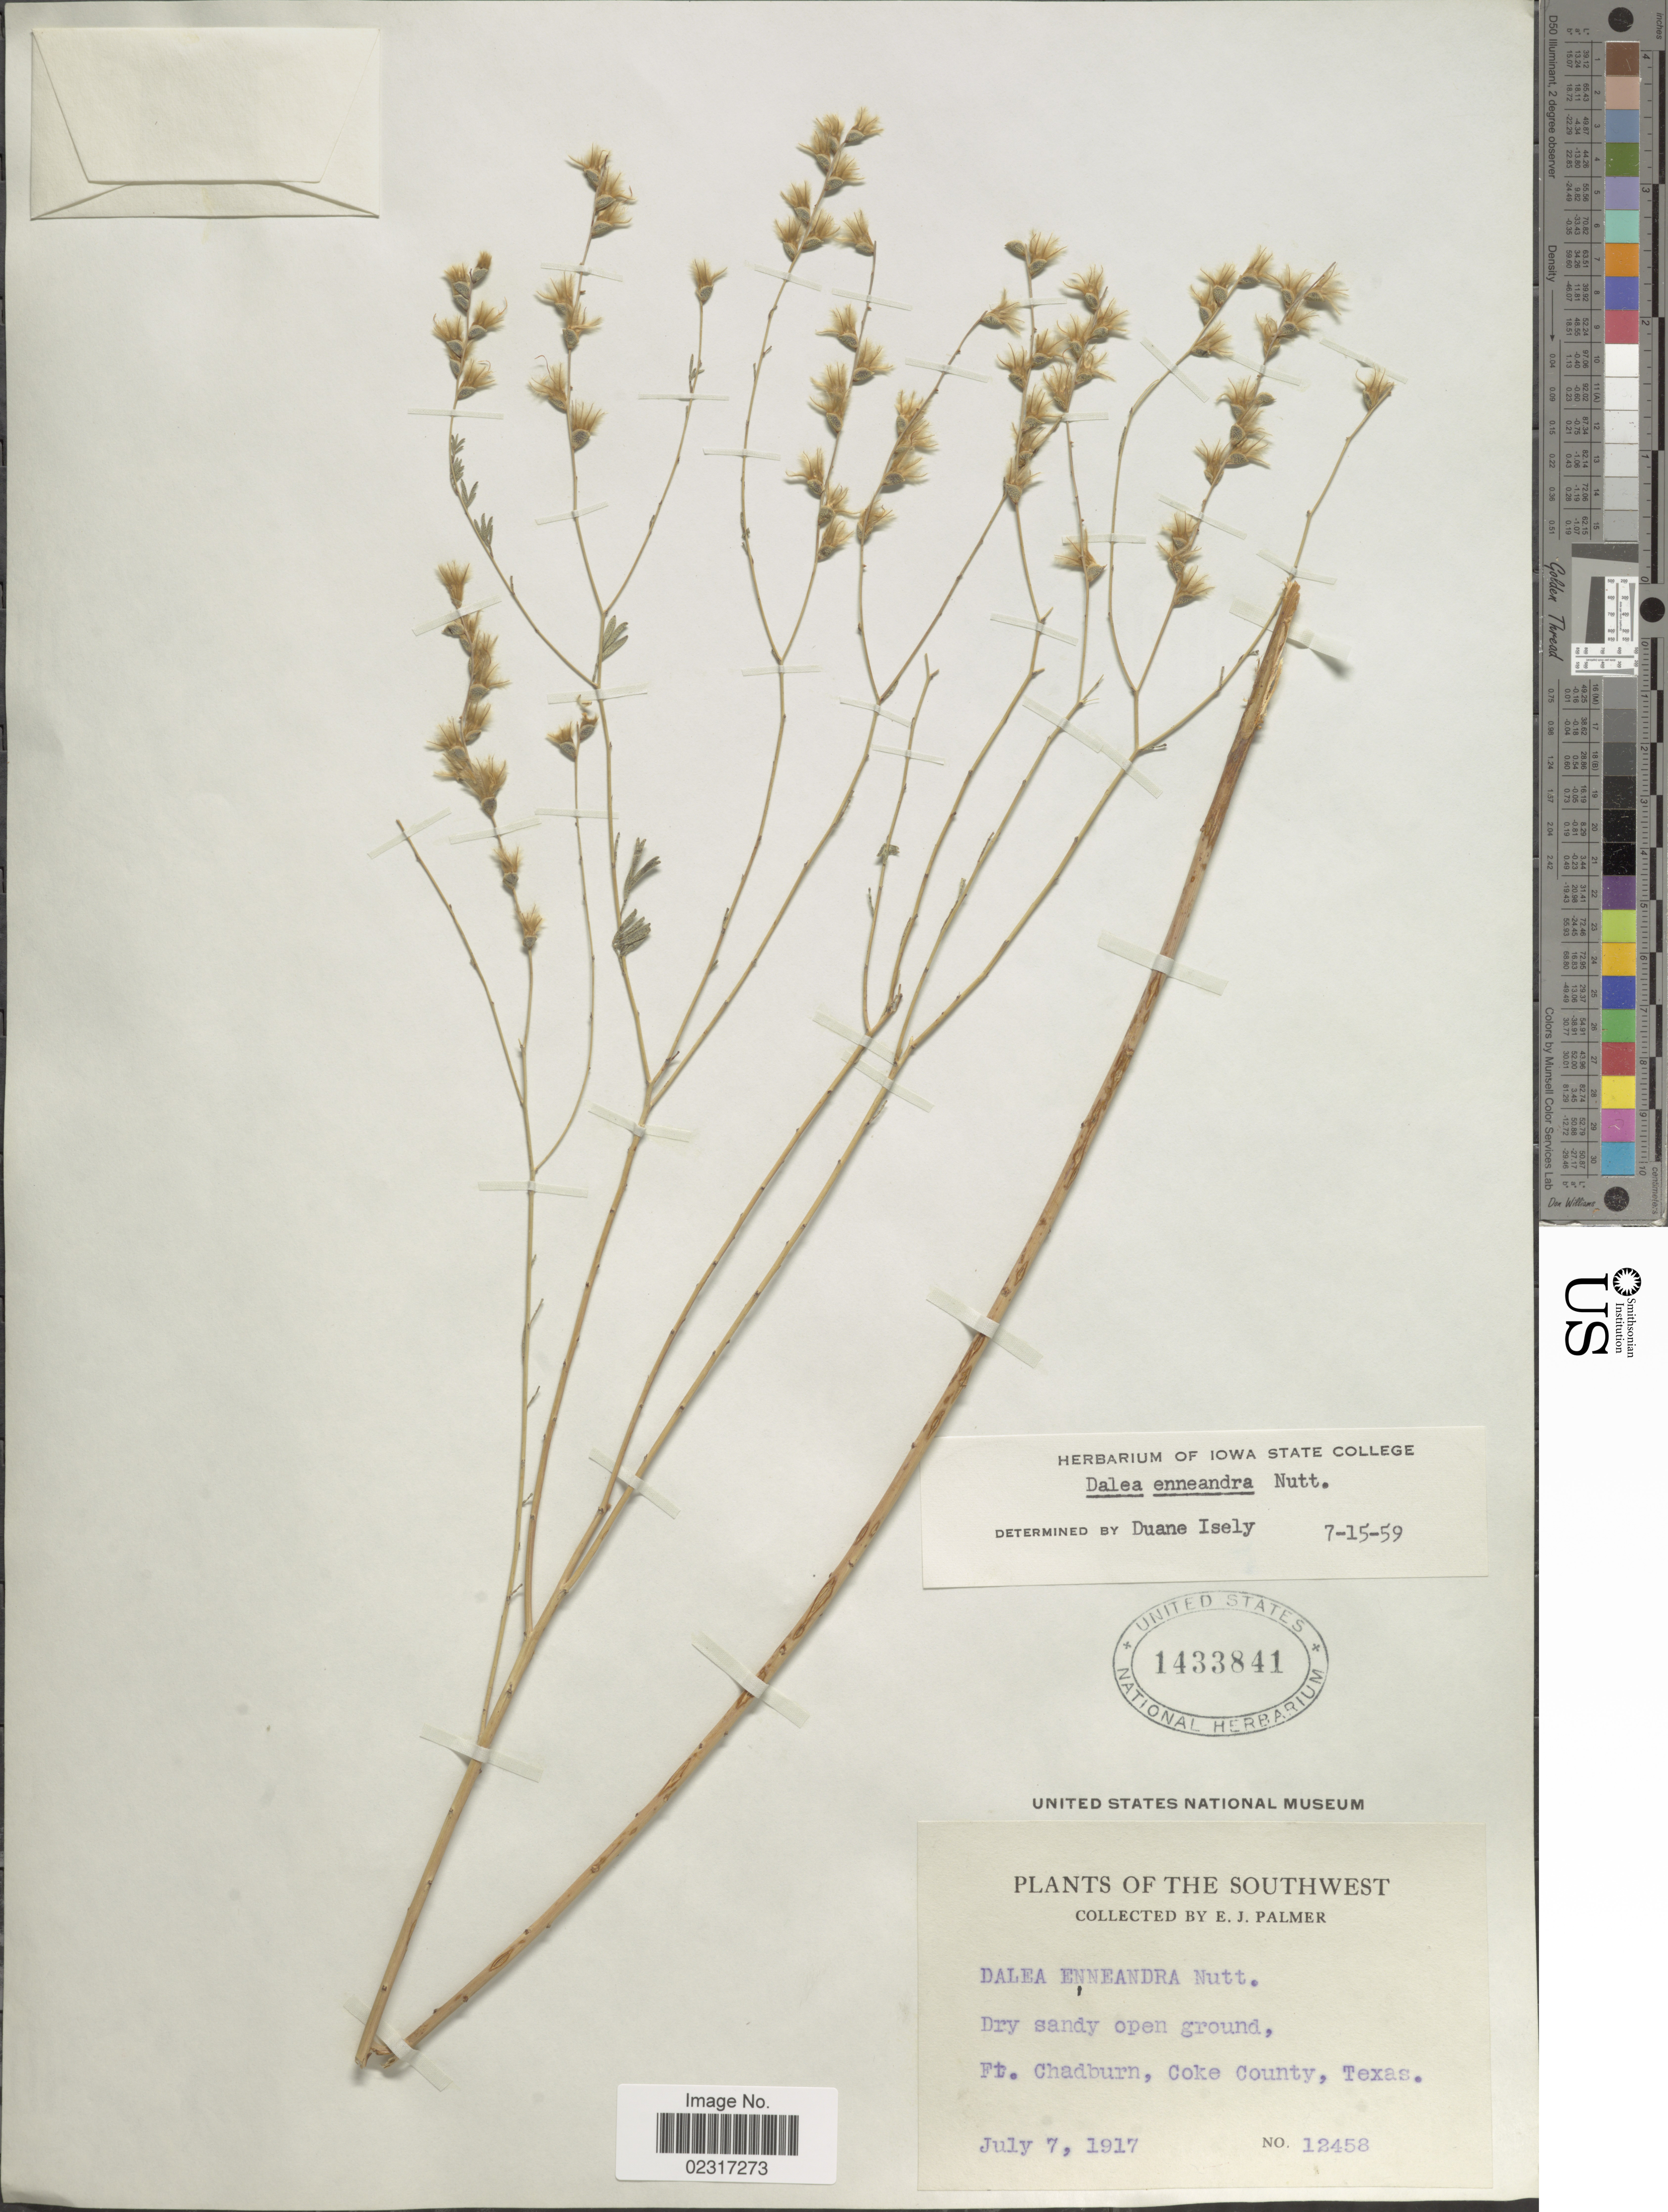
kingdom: Plantae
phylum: Tracheophyta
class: Magnoliopsida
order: Fabales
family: Fabaceae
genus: Dalea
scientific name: Dalea enneandra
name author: Nutt.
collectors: E. J. Palmer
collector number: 12458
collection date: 1917-07-07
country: United States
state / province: Texas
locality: Southwest. Ft. Chadburn, Coke County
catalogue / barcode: US 1433841